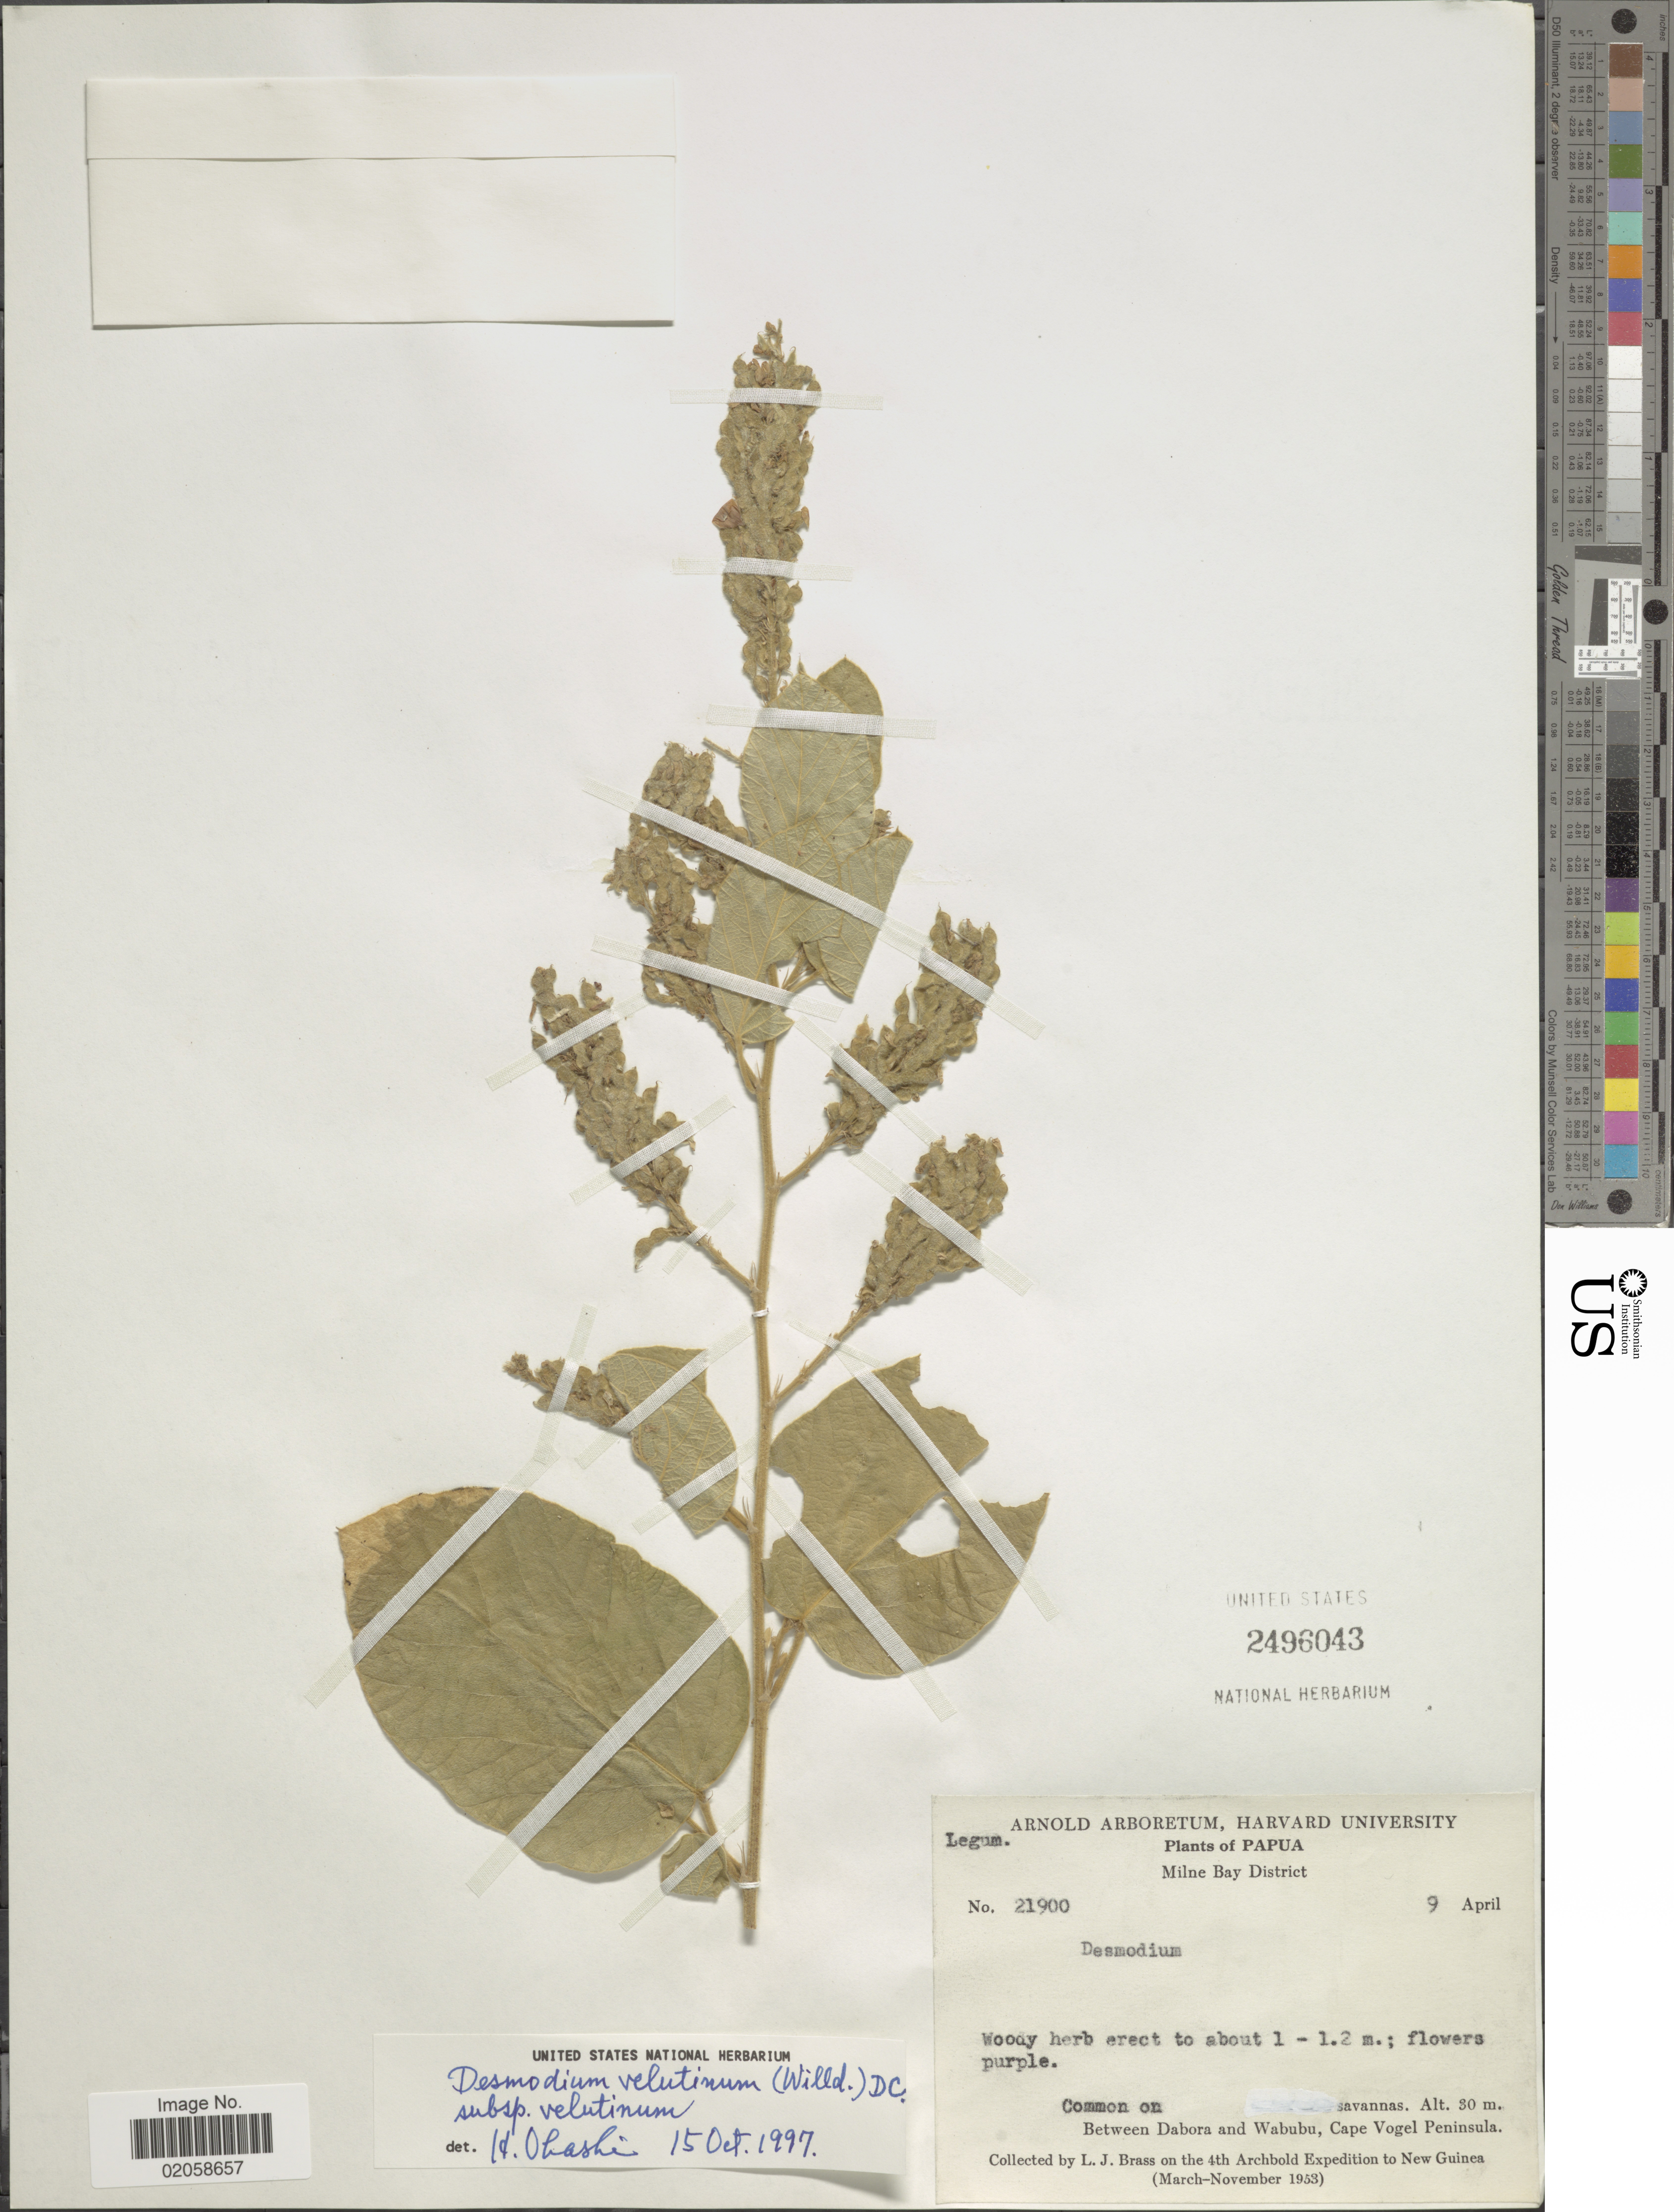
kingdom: Plantae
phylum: Tracheophyta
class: Magnoliopsida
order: Fabales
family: Fabaceae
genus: Polhillides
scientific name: Polhillides velutina subsp. velutina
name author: (Willd.) H. Ohashi & K. Ohashi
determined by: Strong, Mark T., (BOT), Smithsonian Institution - National Museum of Natural History (UNITED STATES)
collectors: L. J. Brass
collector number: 21900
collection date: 1953-04-09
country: Papua New Guinea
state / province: Milne Bay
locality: Milne Bay District, Common on savannas. Between Dabora and Wabubu, Cape Vogel Peninsula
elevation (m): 30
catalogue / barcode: US 2496043